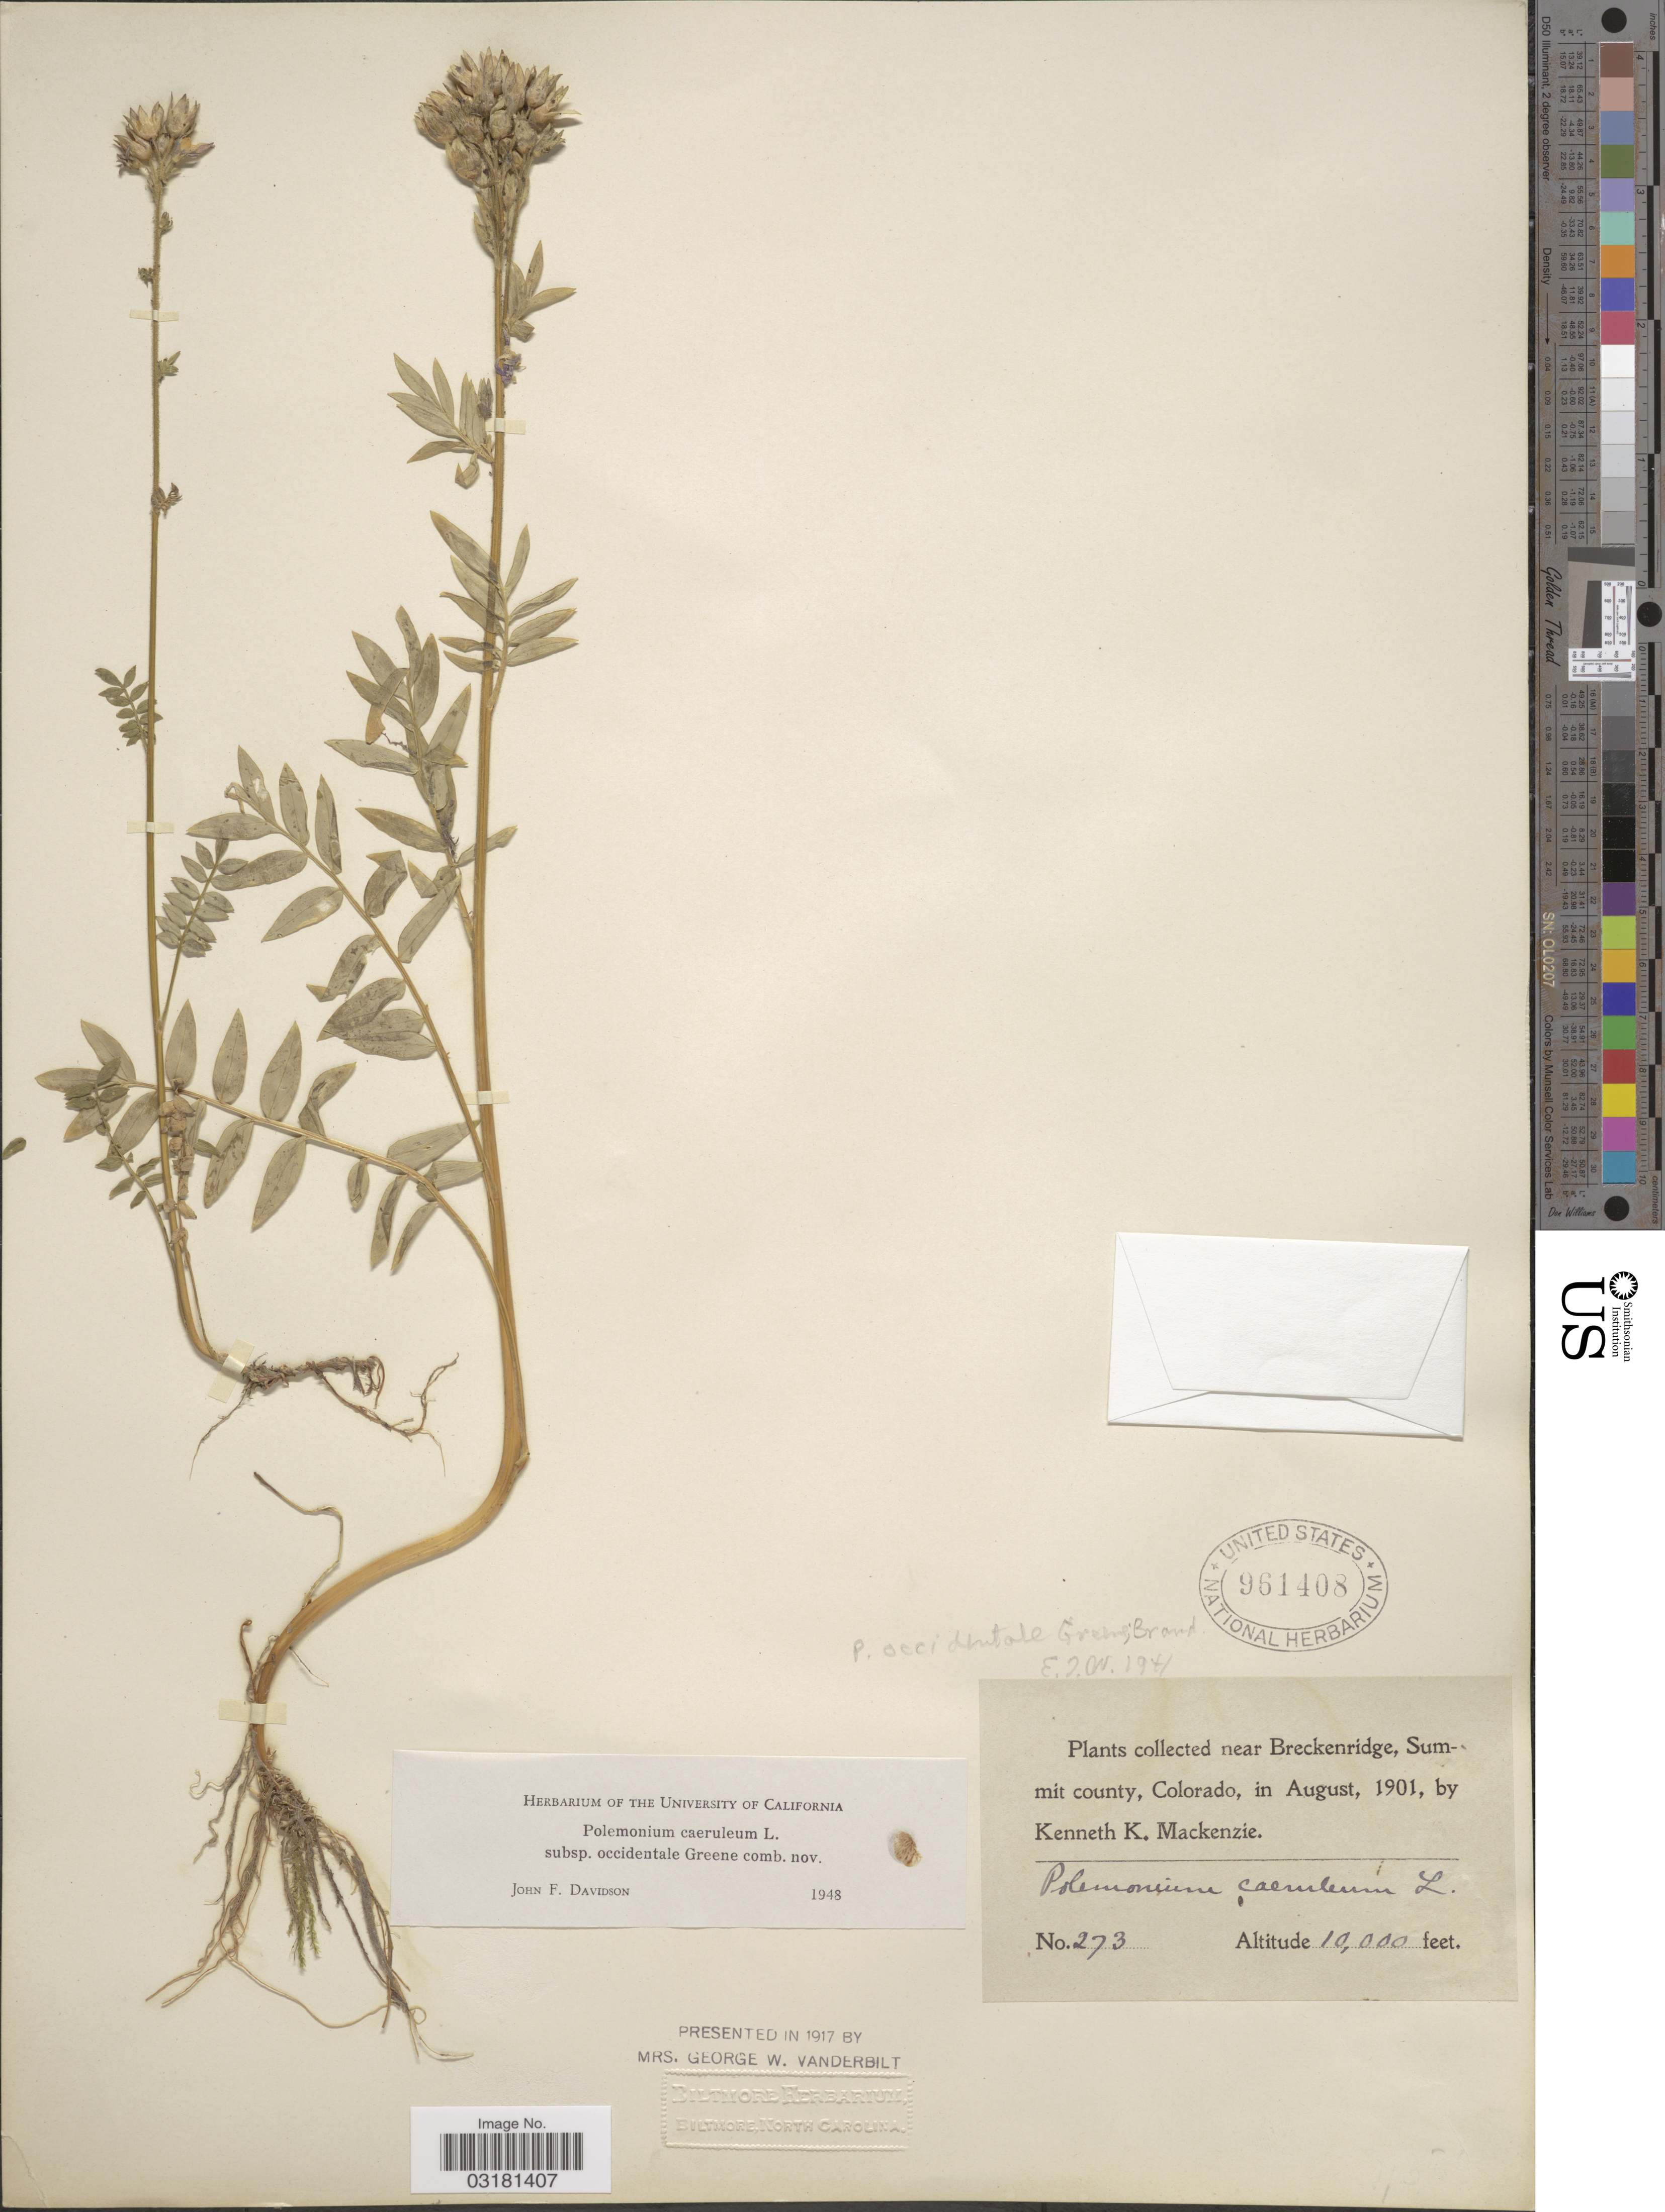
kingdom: Plantae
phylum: Tracheophyta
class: Magnoliopsida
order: Ericales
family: Polemoniaceae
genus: Polemonium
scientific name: Polemonium occidentale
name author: Greene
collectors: K. K. Mackenzie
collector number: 273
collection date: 1901-08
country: United States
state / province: Colorado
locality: Breckenridge, Summit county.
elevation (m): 3048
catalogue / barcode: US 961408